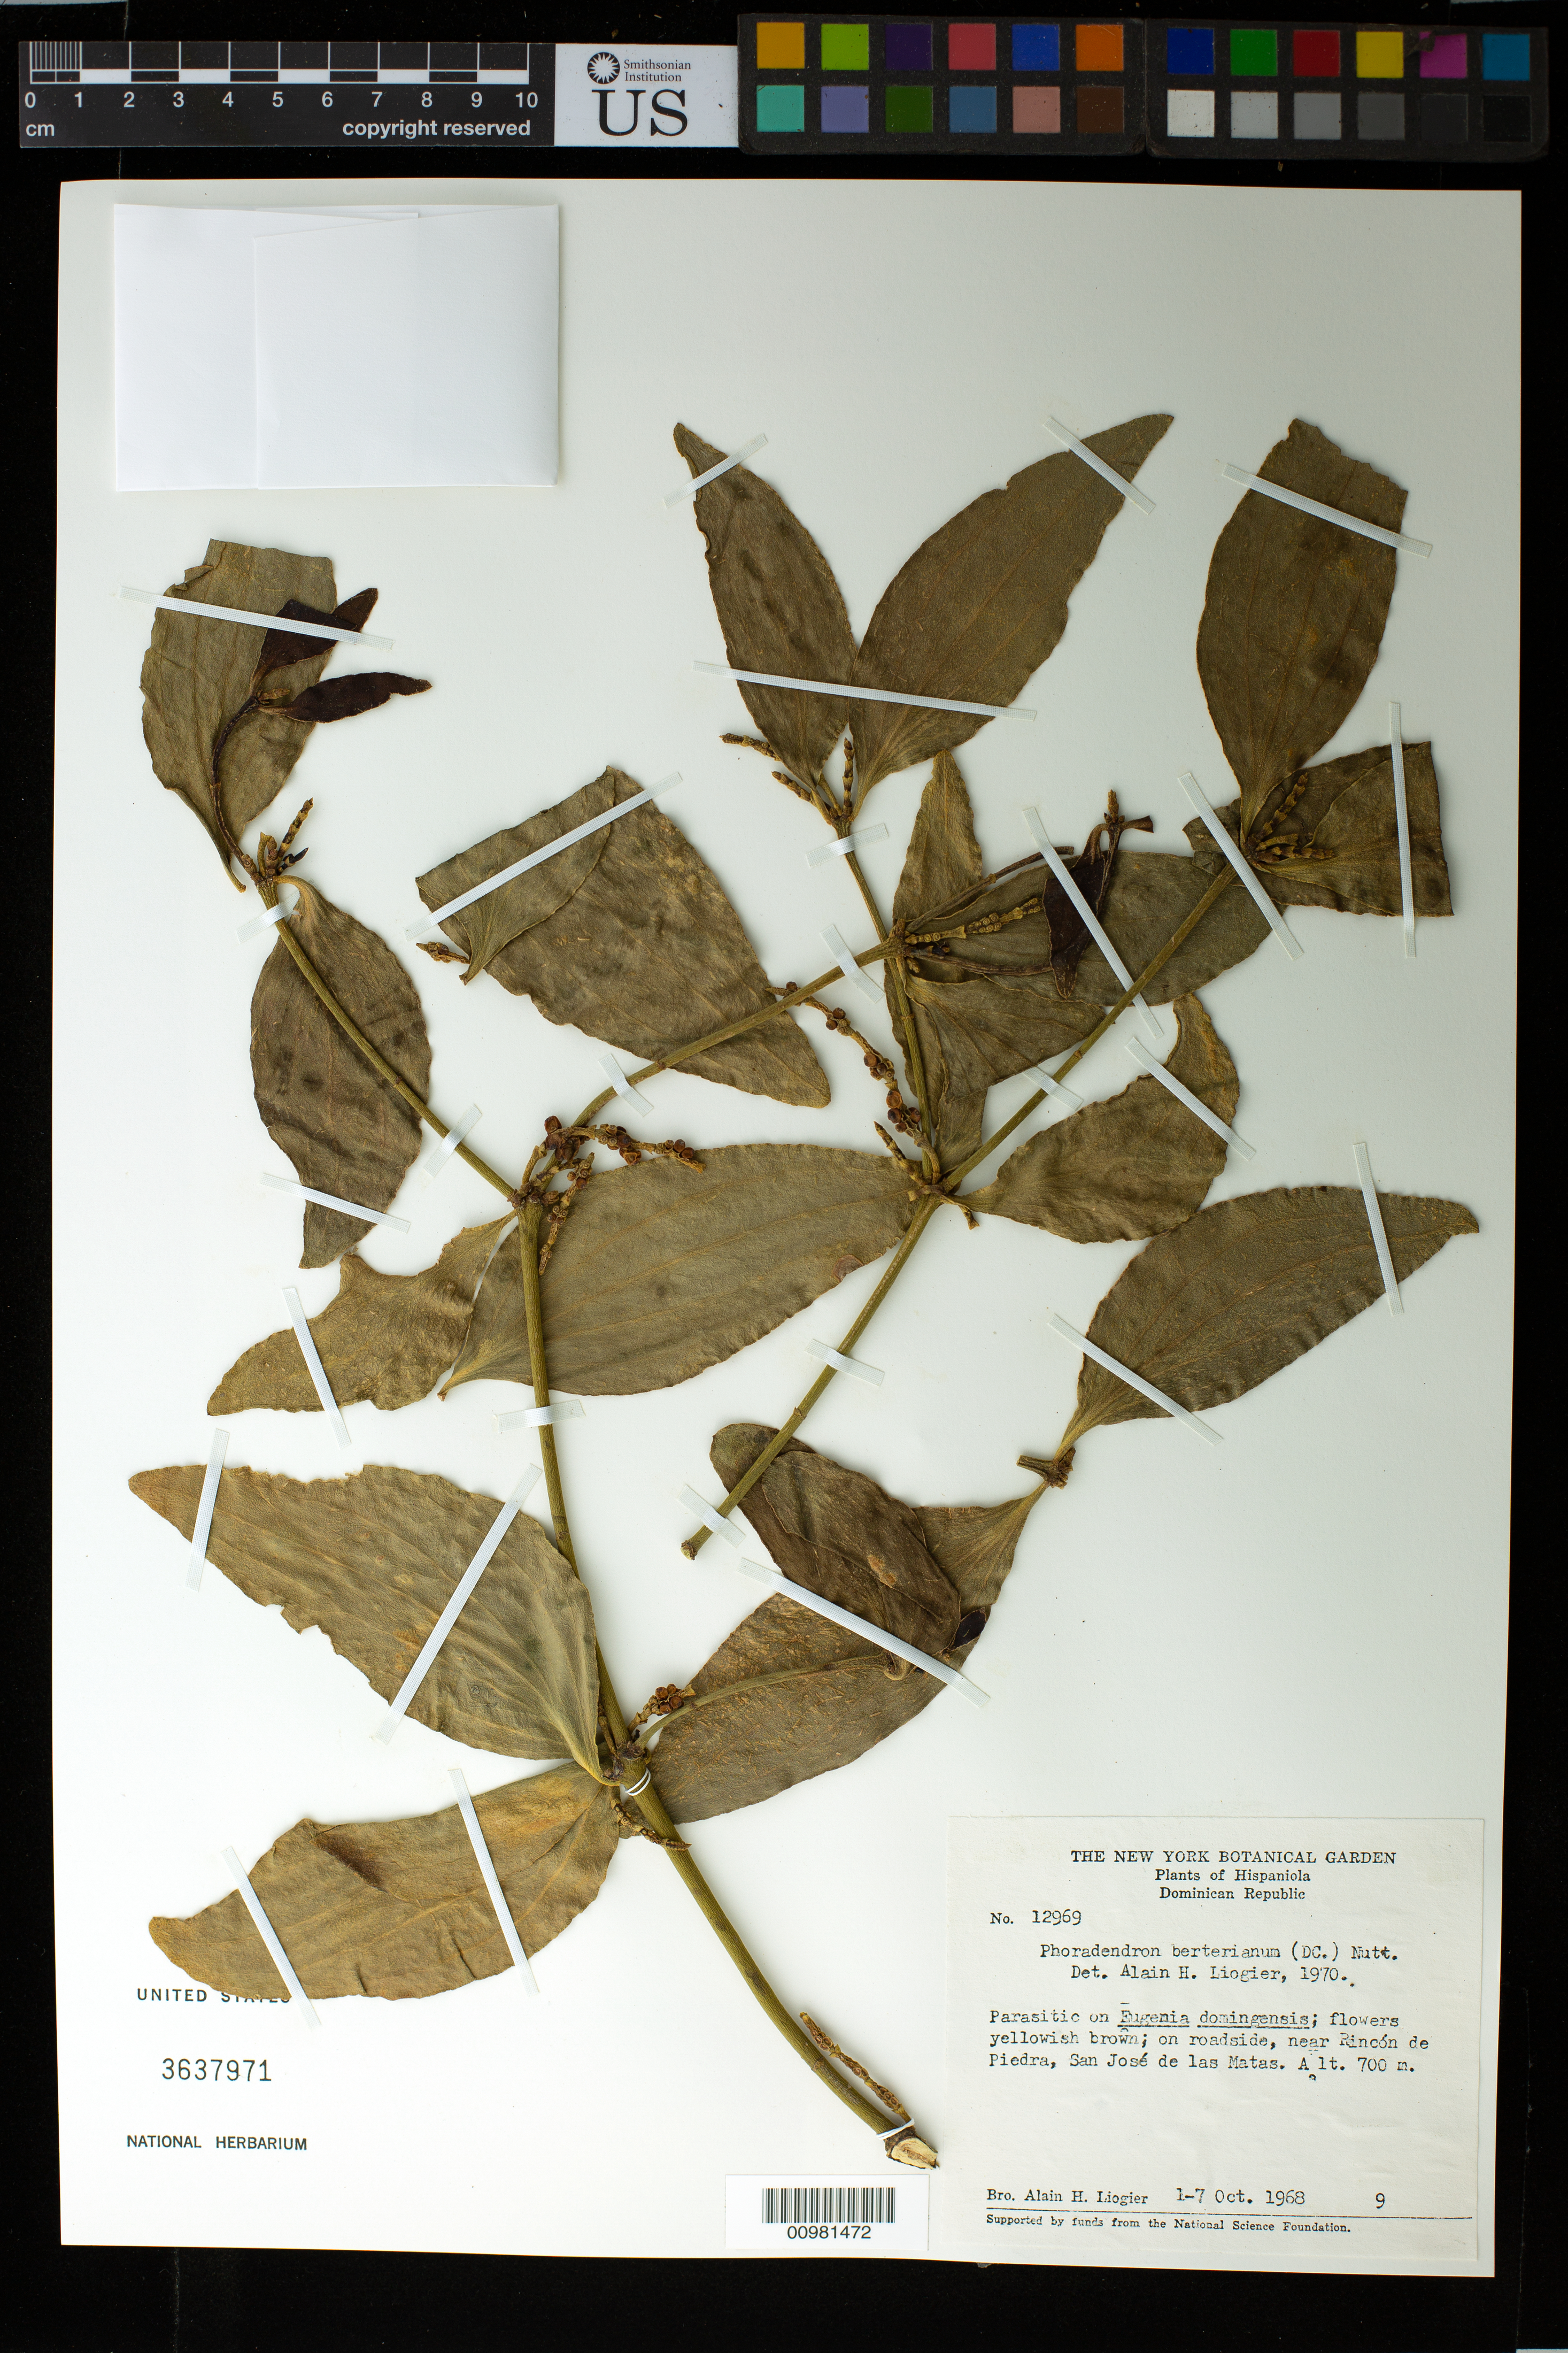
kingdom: Plantae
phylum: Tracheophyta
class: Magnoliopsida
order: Santalales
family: Viscaceae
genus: Phoradendron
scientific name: Phoradendron berteroanum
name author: (DC.) Nutt.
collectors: A. H. Liogier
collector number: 12969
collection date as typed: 01 Oct 1968 to 07 Oct 1968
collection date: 1968-10-01/1968-10-07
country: Dominican Republic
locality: Rincón de Piedra, near, San José de las Matas.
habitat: On roadside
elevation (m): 1700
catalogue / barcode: US 3637971